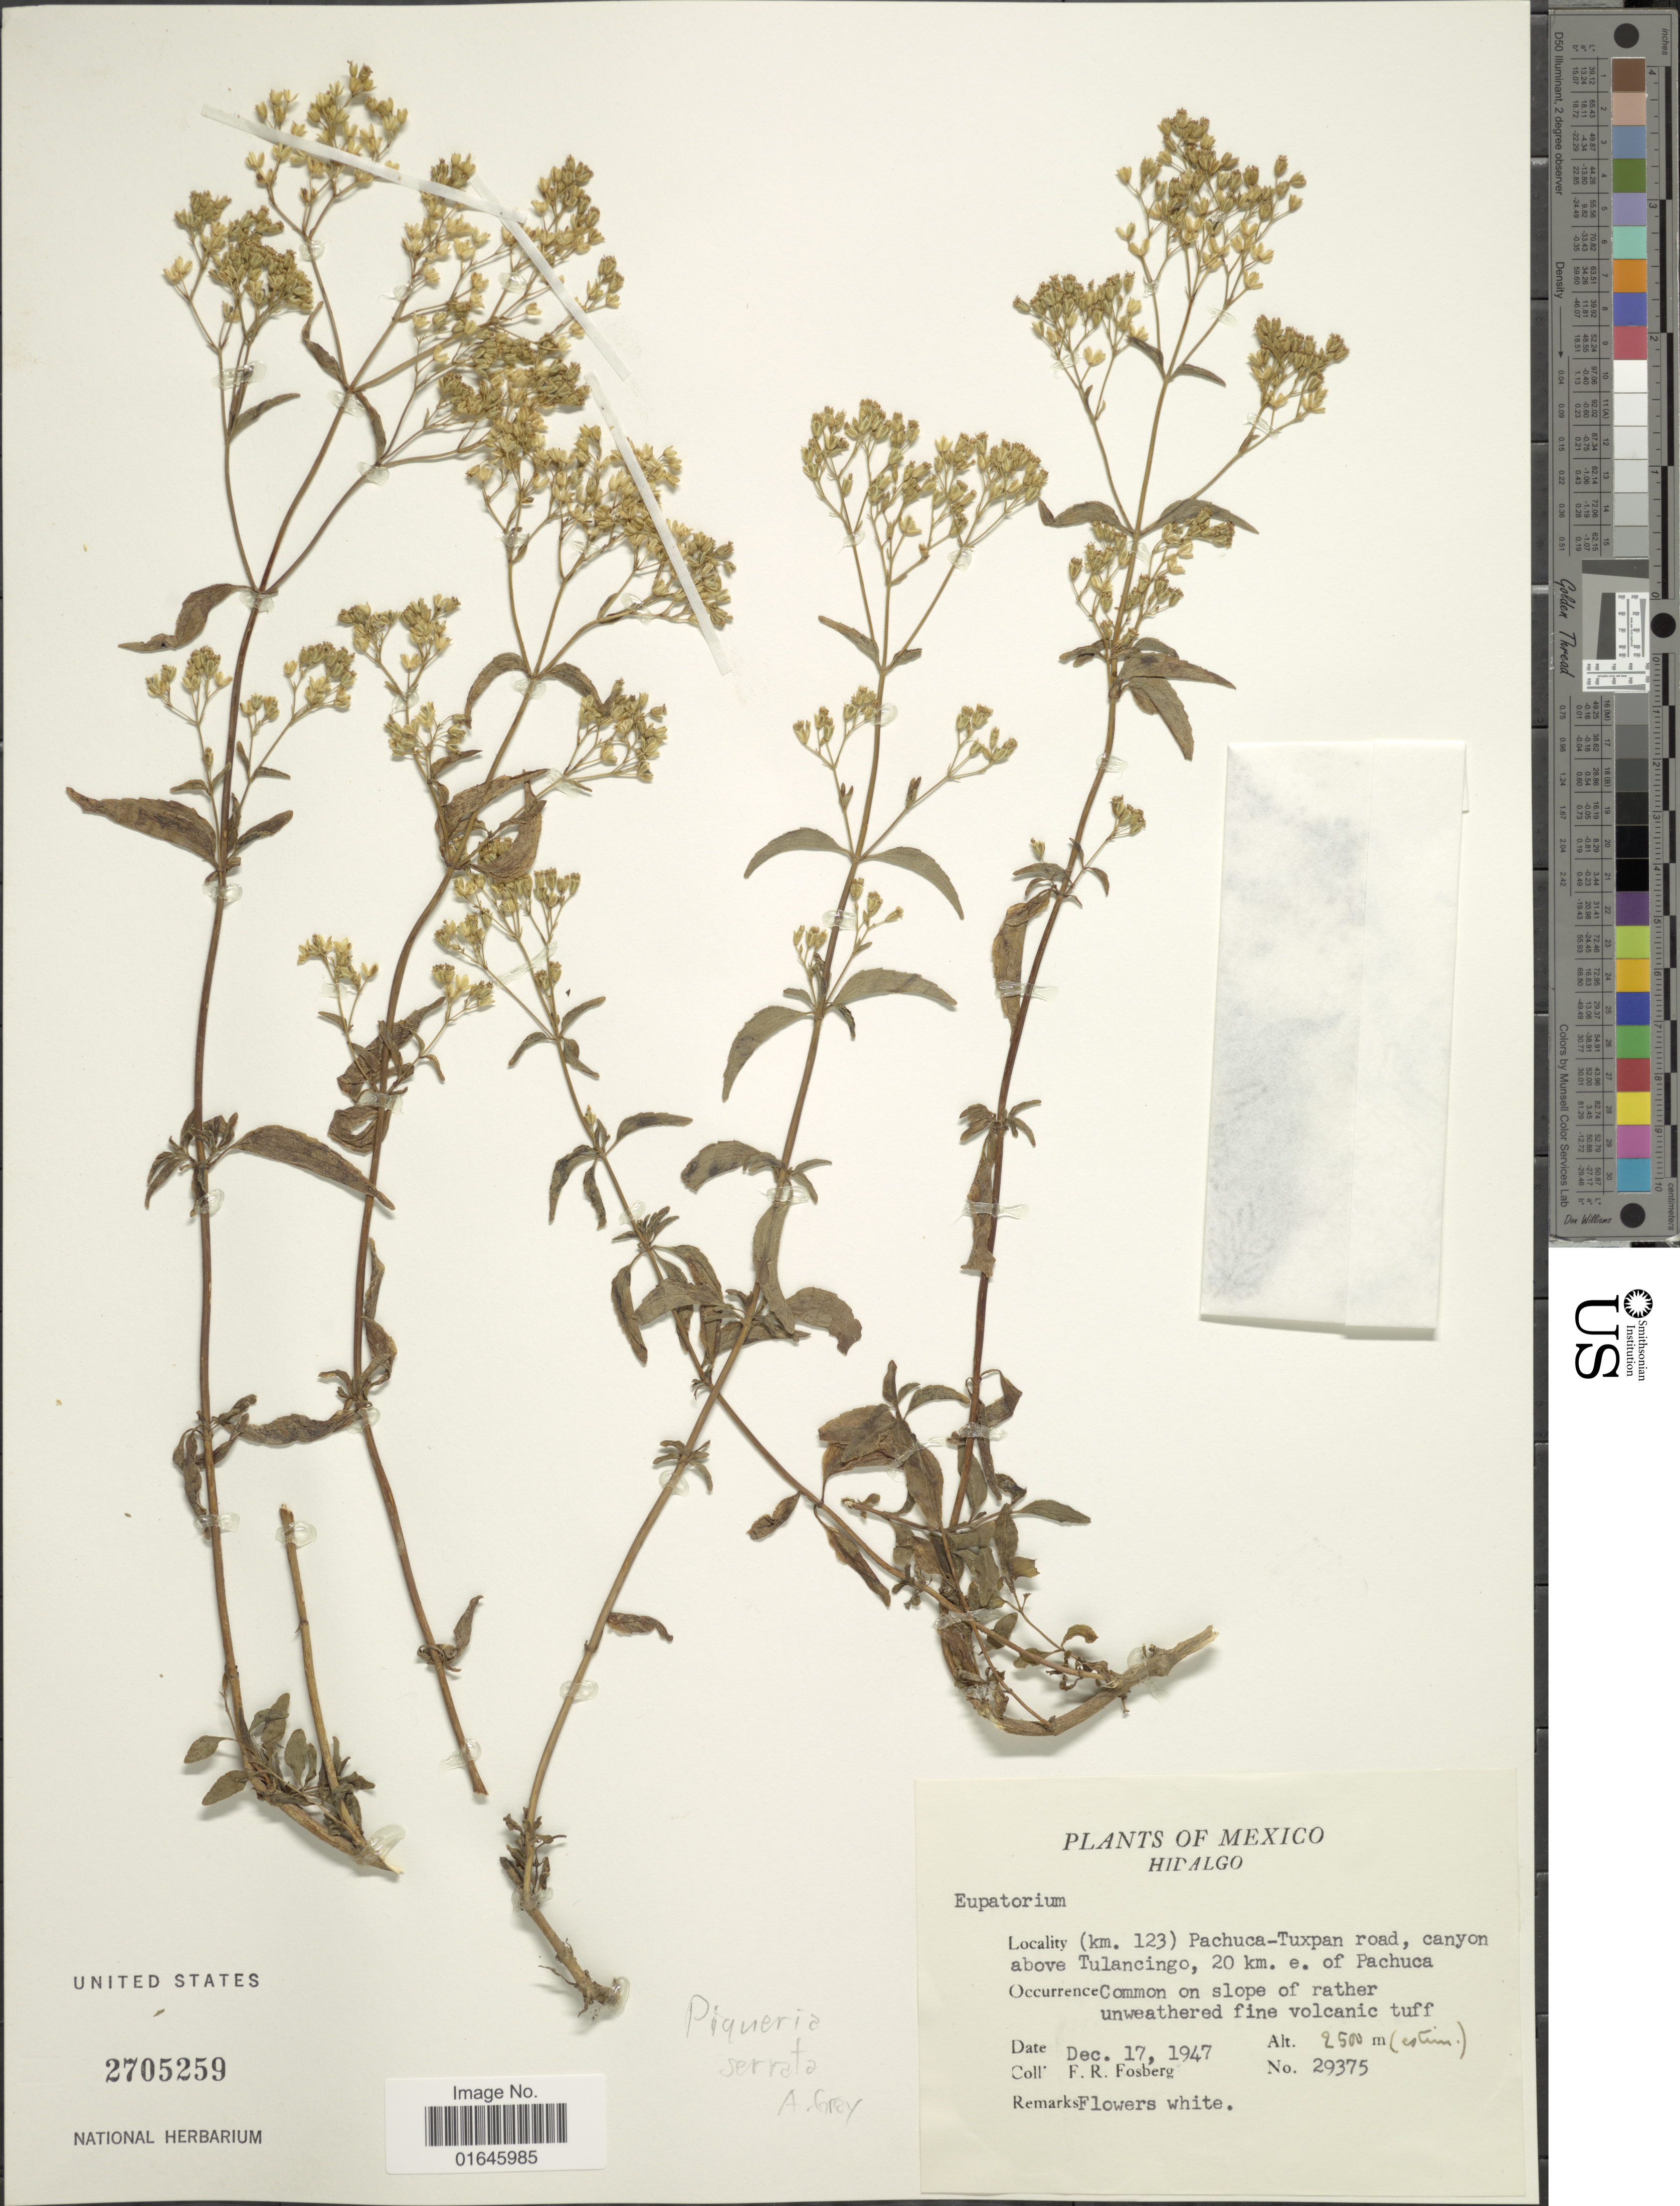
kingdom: Plantae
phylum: Tracheophyta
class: Magnoliopsida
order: Asterales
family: Asteraceae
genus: Piqueria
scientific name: Piqueria serrata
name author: A. Gray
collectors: F. R. Fosberg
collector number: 29375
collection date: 1947-12-17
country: Mexico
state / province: Hidalgo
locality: (km. 123) Pachuca-Tuxpan road, canyon above Tulancingo, 20 km. e. of Pachuca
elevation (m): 2500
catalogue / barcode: US 2705259